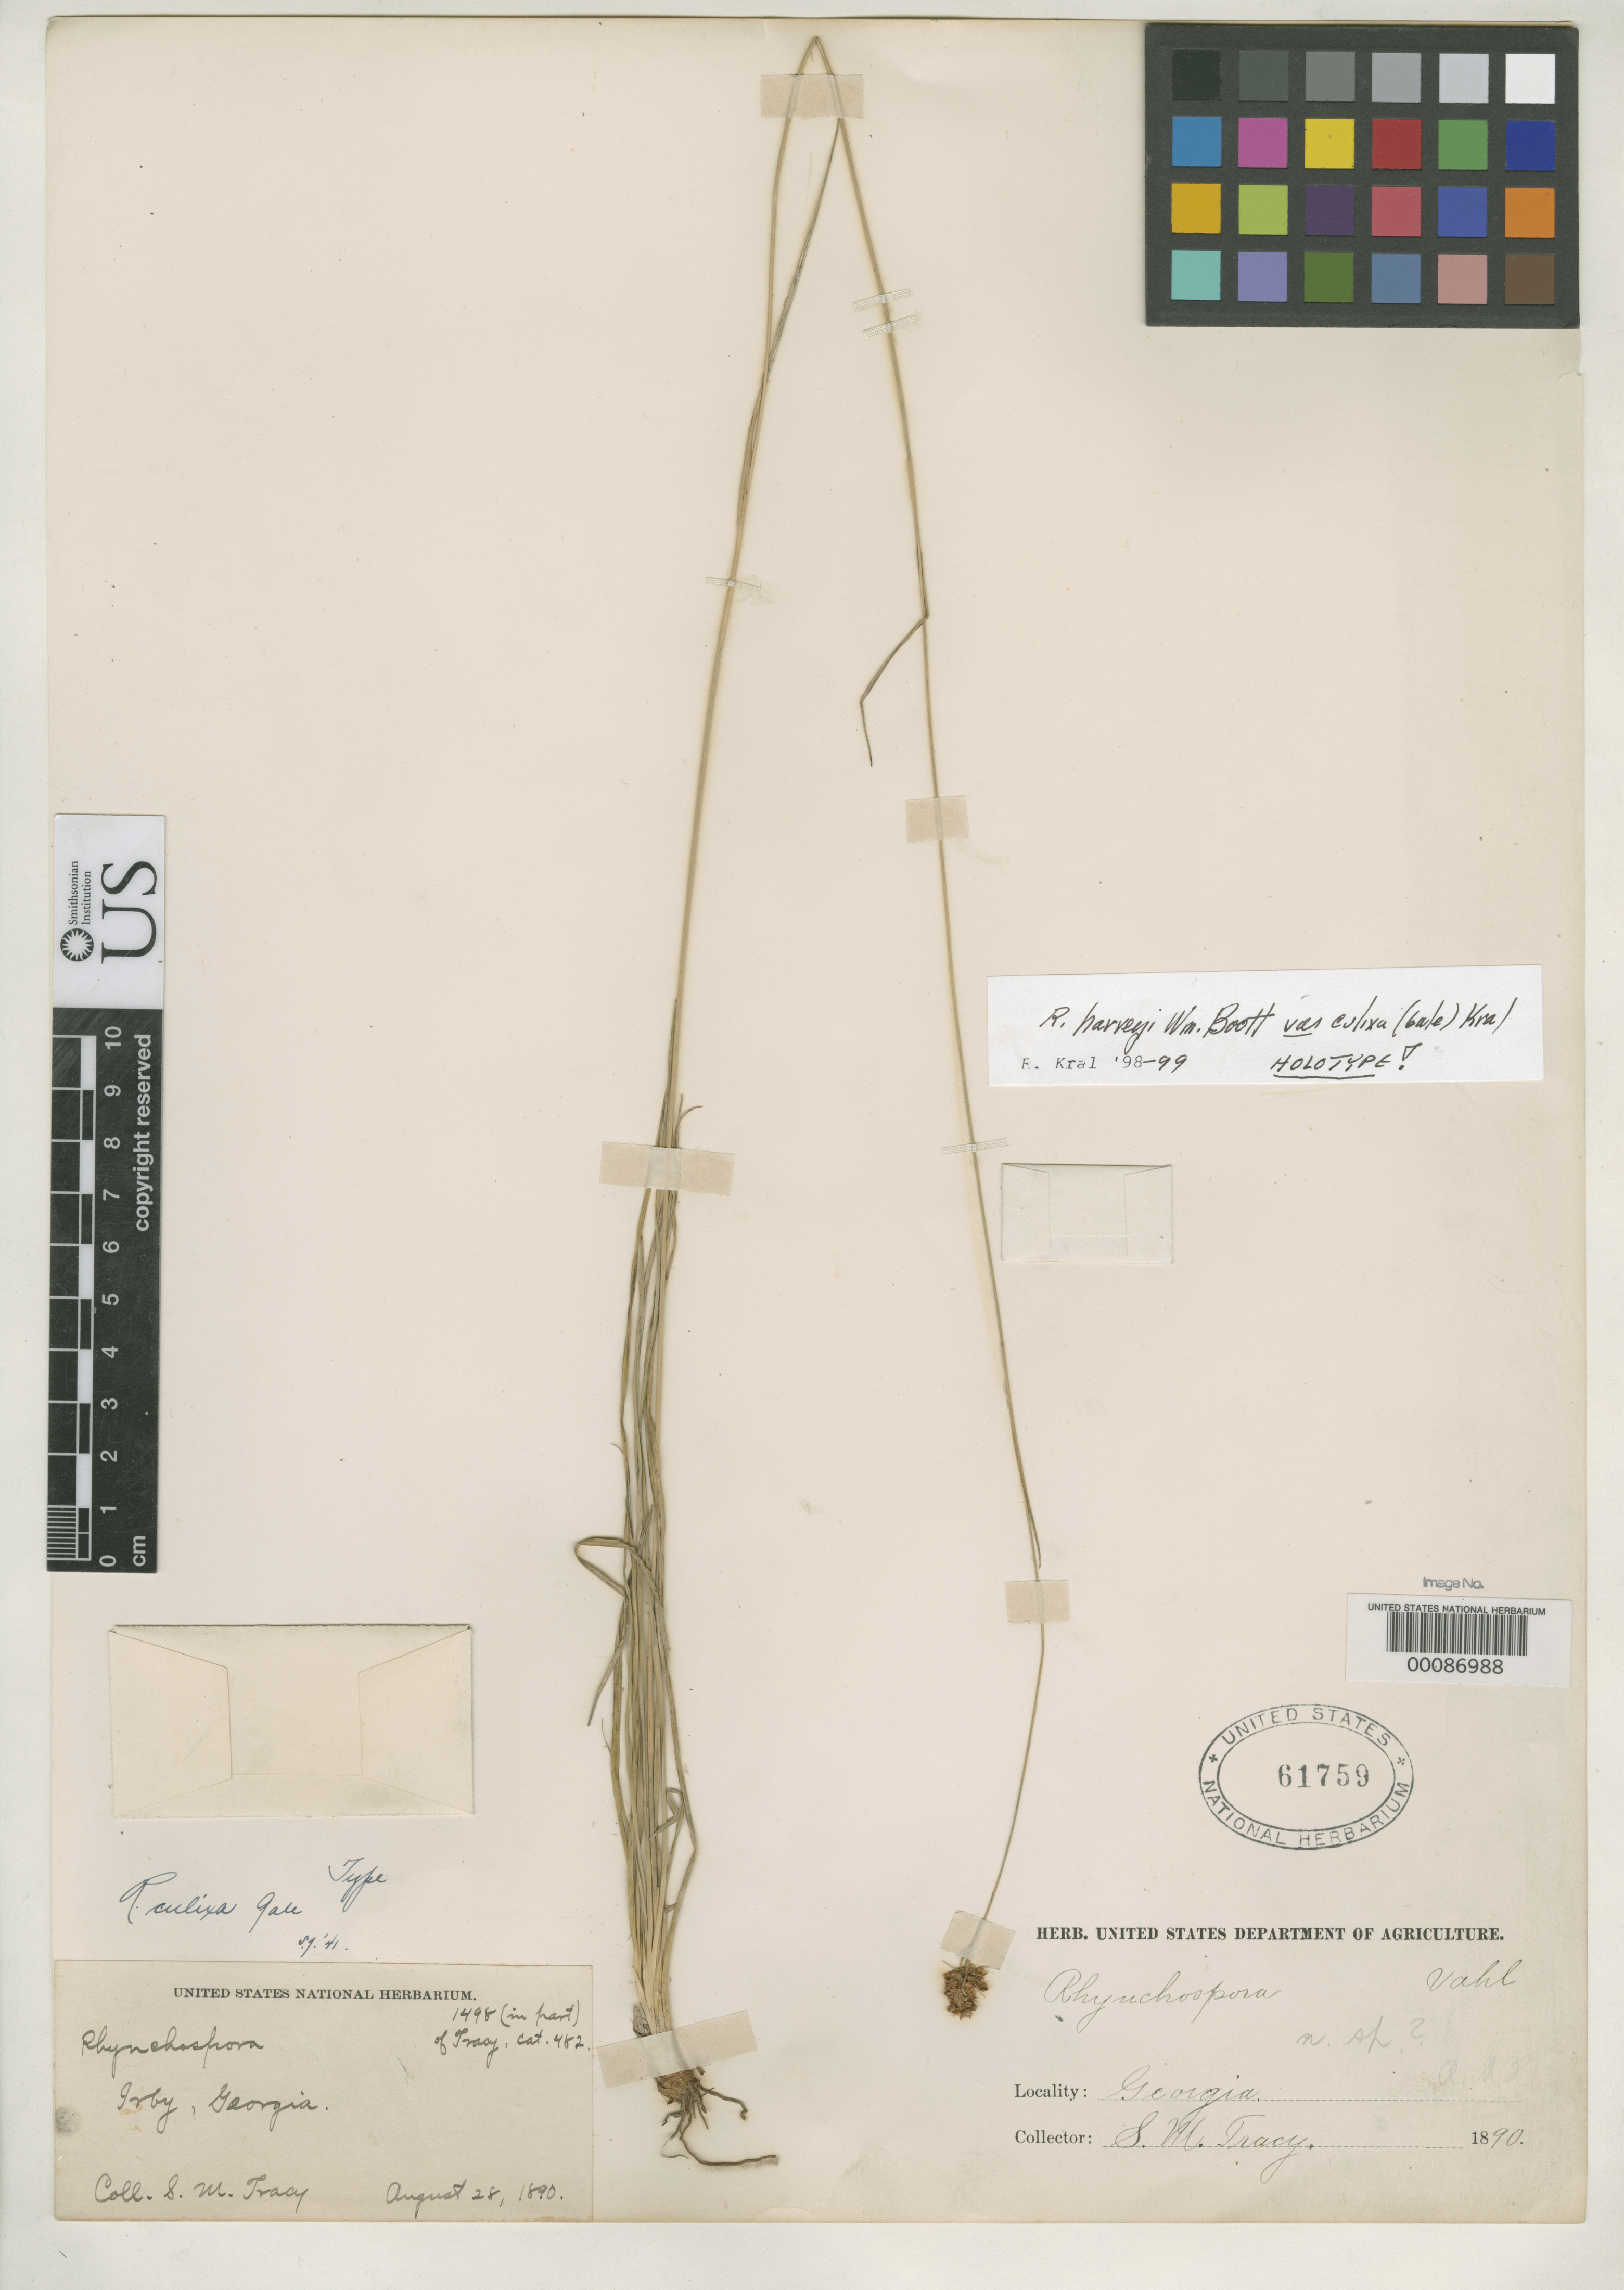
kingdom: Plantae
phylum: Tracheophyta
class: Liliopsida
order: Poales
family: Cyperaceae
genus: Rhynchospora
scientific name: Rhynchospora culixa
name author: Gale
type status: Holotype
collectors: S. M. Tracy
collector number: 1498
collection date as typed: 28 Aug 1890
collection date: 1890-08-28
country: United States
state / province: Georgia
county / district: Tift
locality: Irby.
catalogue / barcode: US 61759